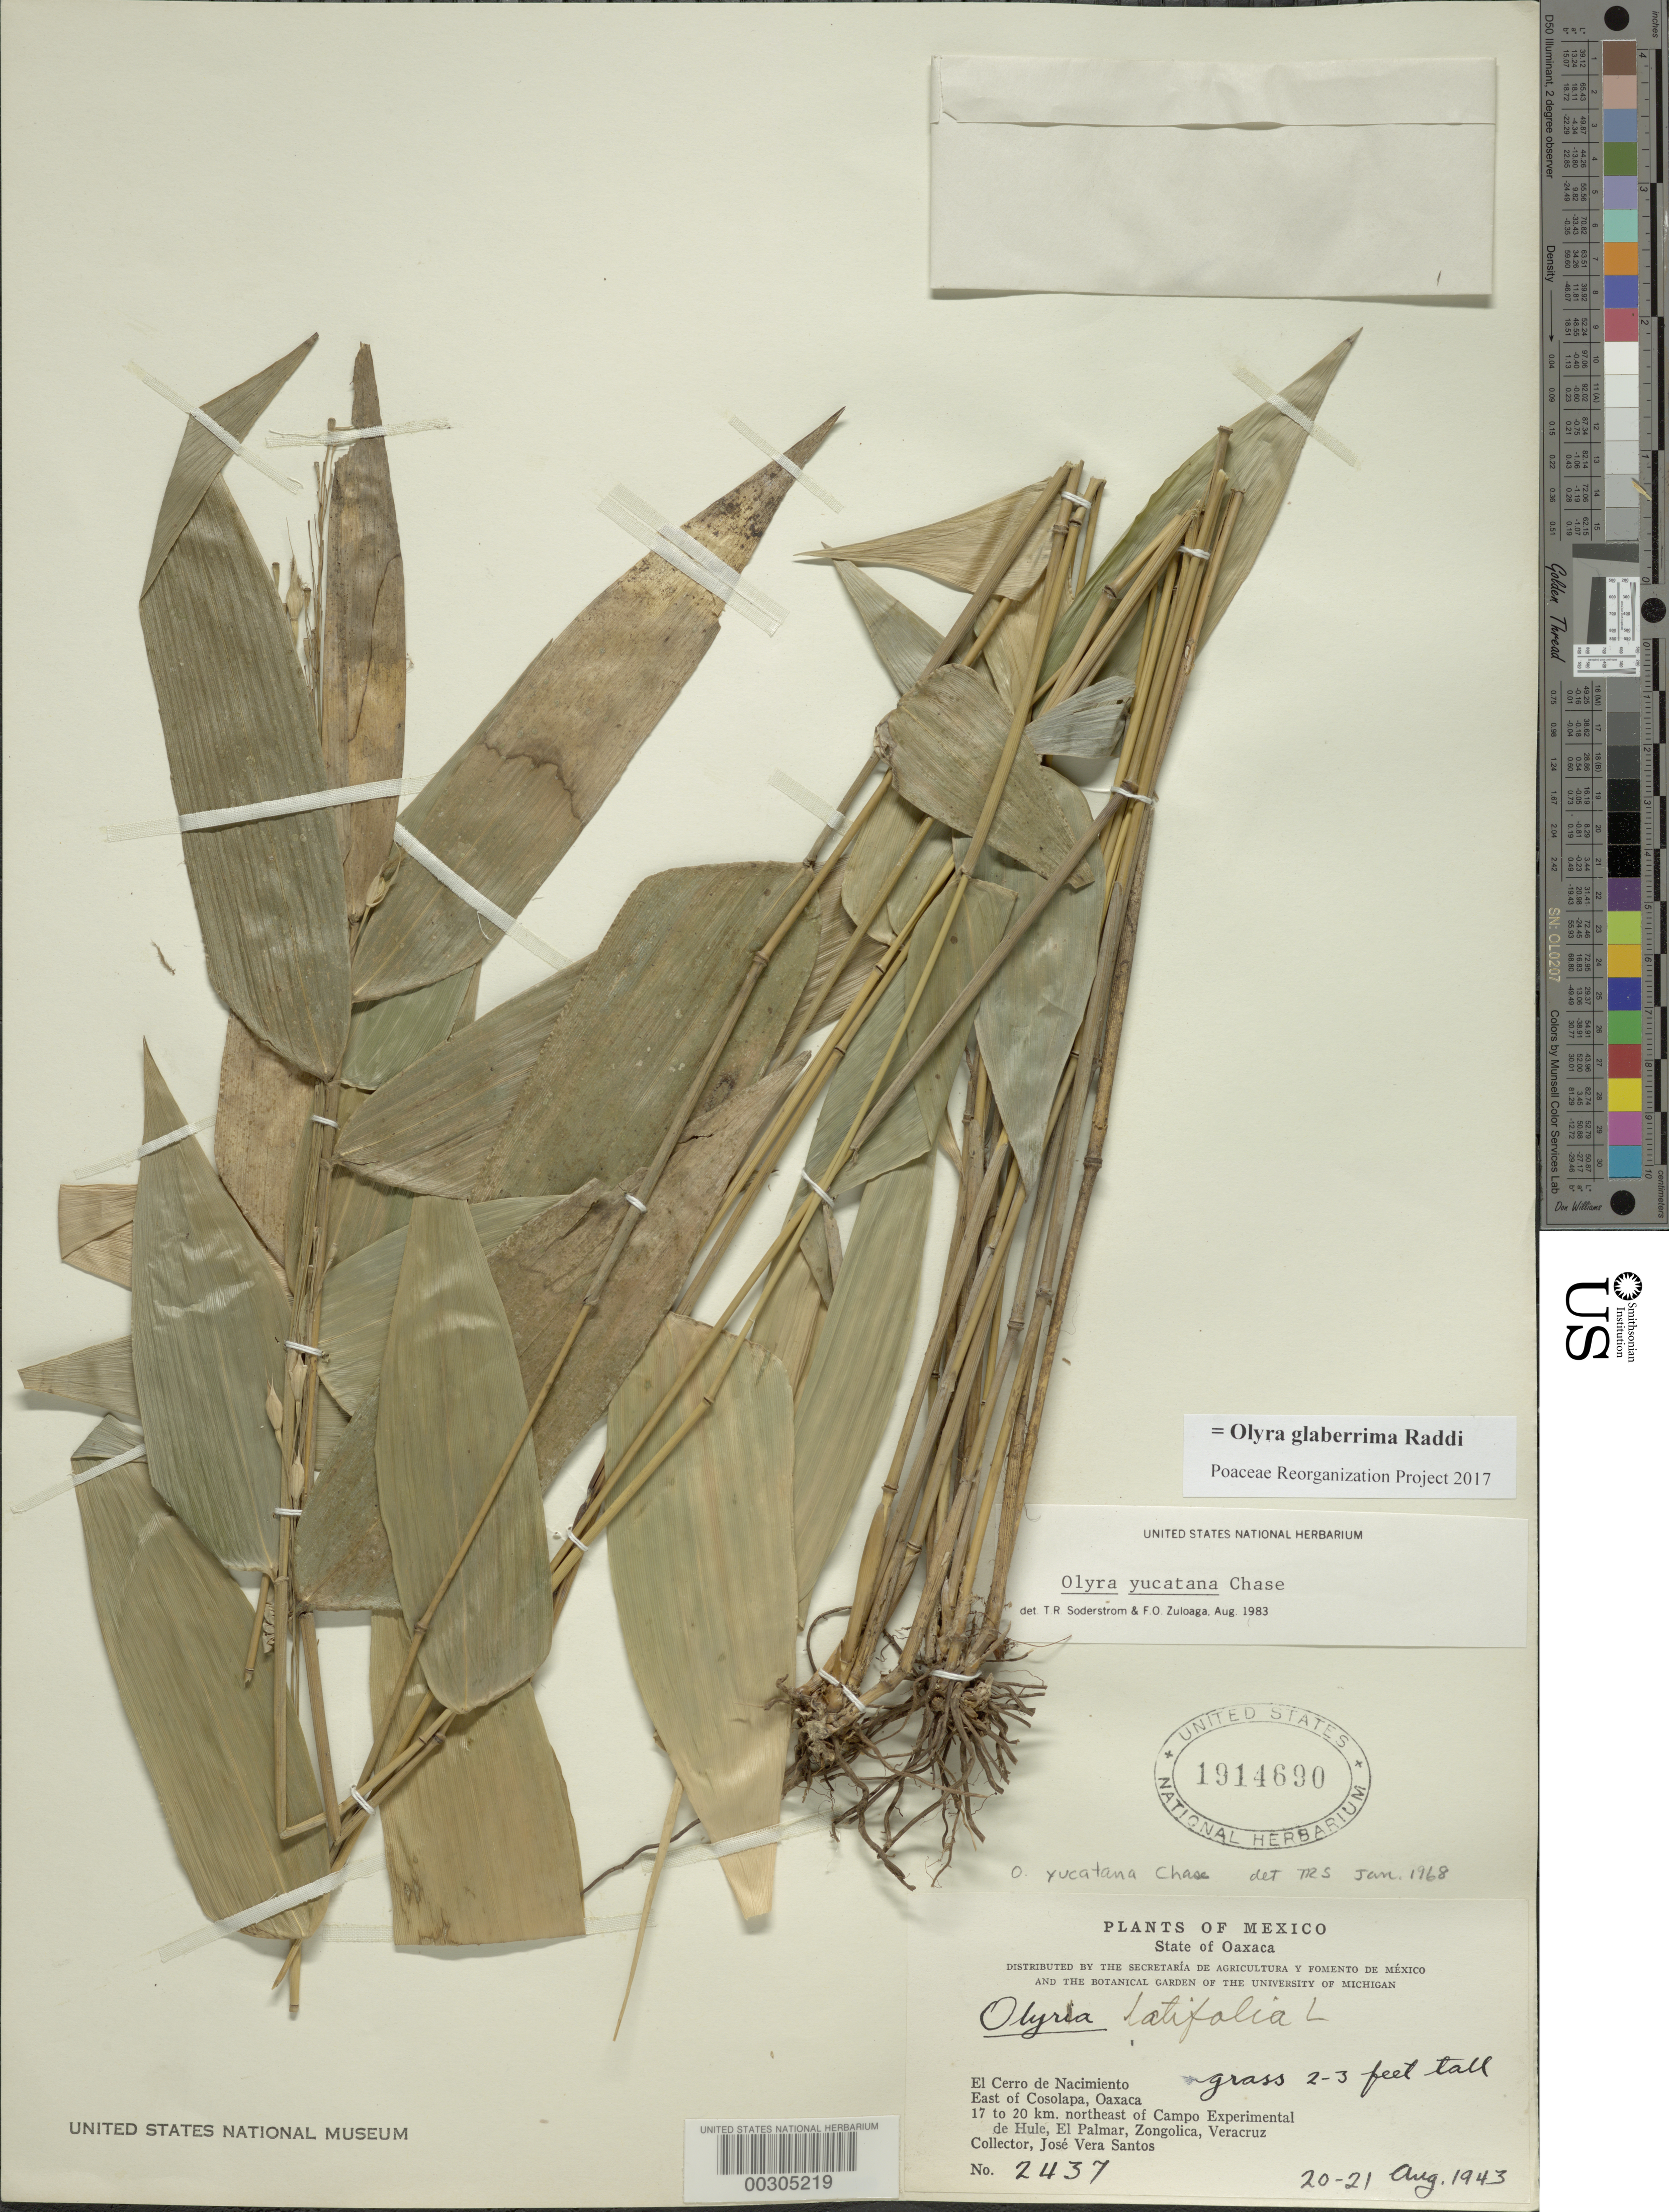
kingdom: Plantae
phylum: Tracheophyta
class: Liliopsida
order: Poales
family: Poaceae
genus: Olyra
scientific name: Olyra glaberrima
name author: Raddi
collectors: J. V. Santos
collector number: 2437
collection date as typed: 20 Aug 1943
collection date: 1943-08-20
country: Mexico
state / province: Oaxaca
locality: Cosolapa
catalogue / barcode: US 1914690